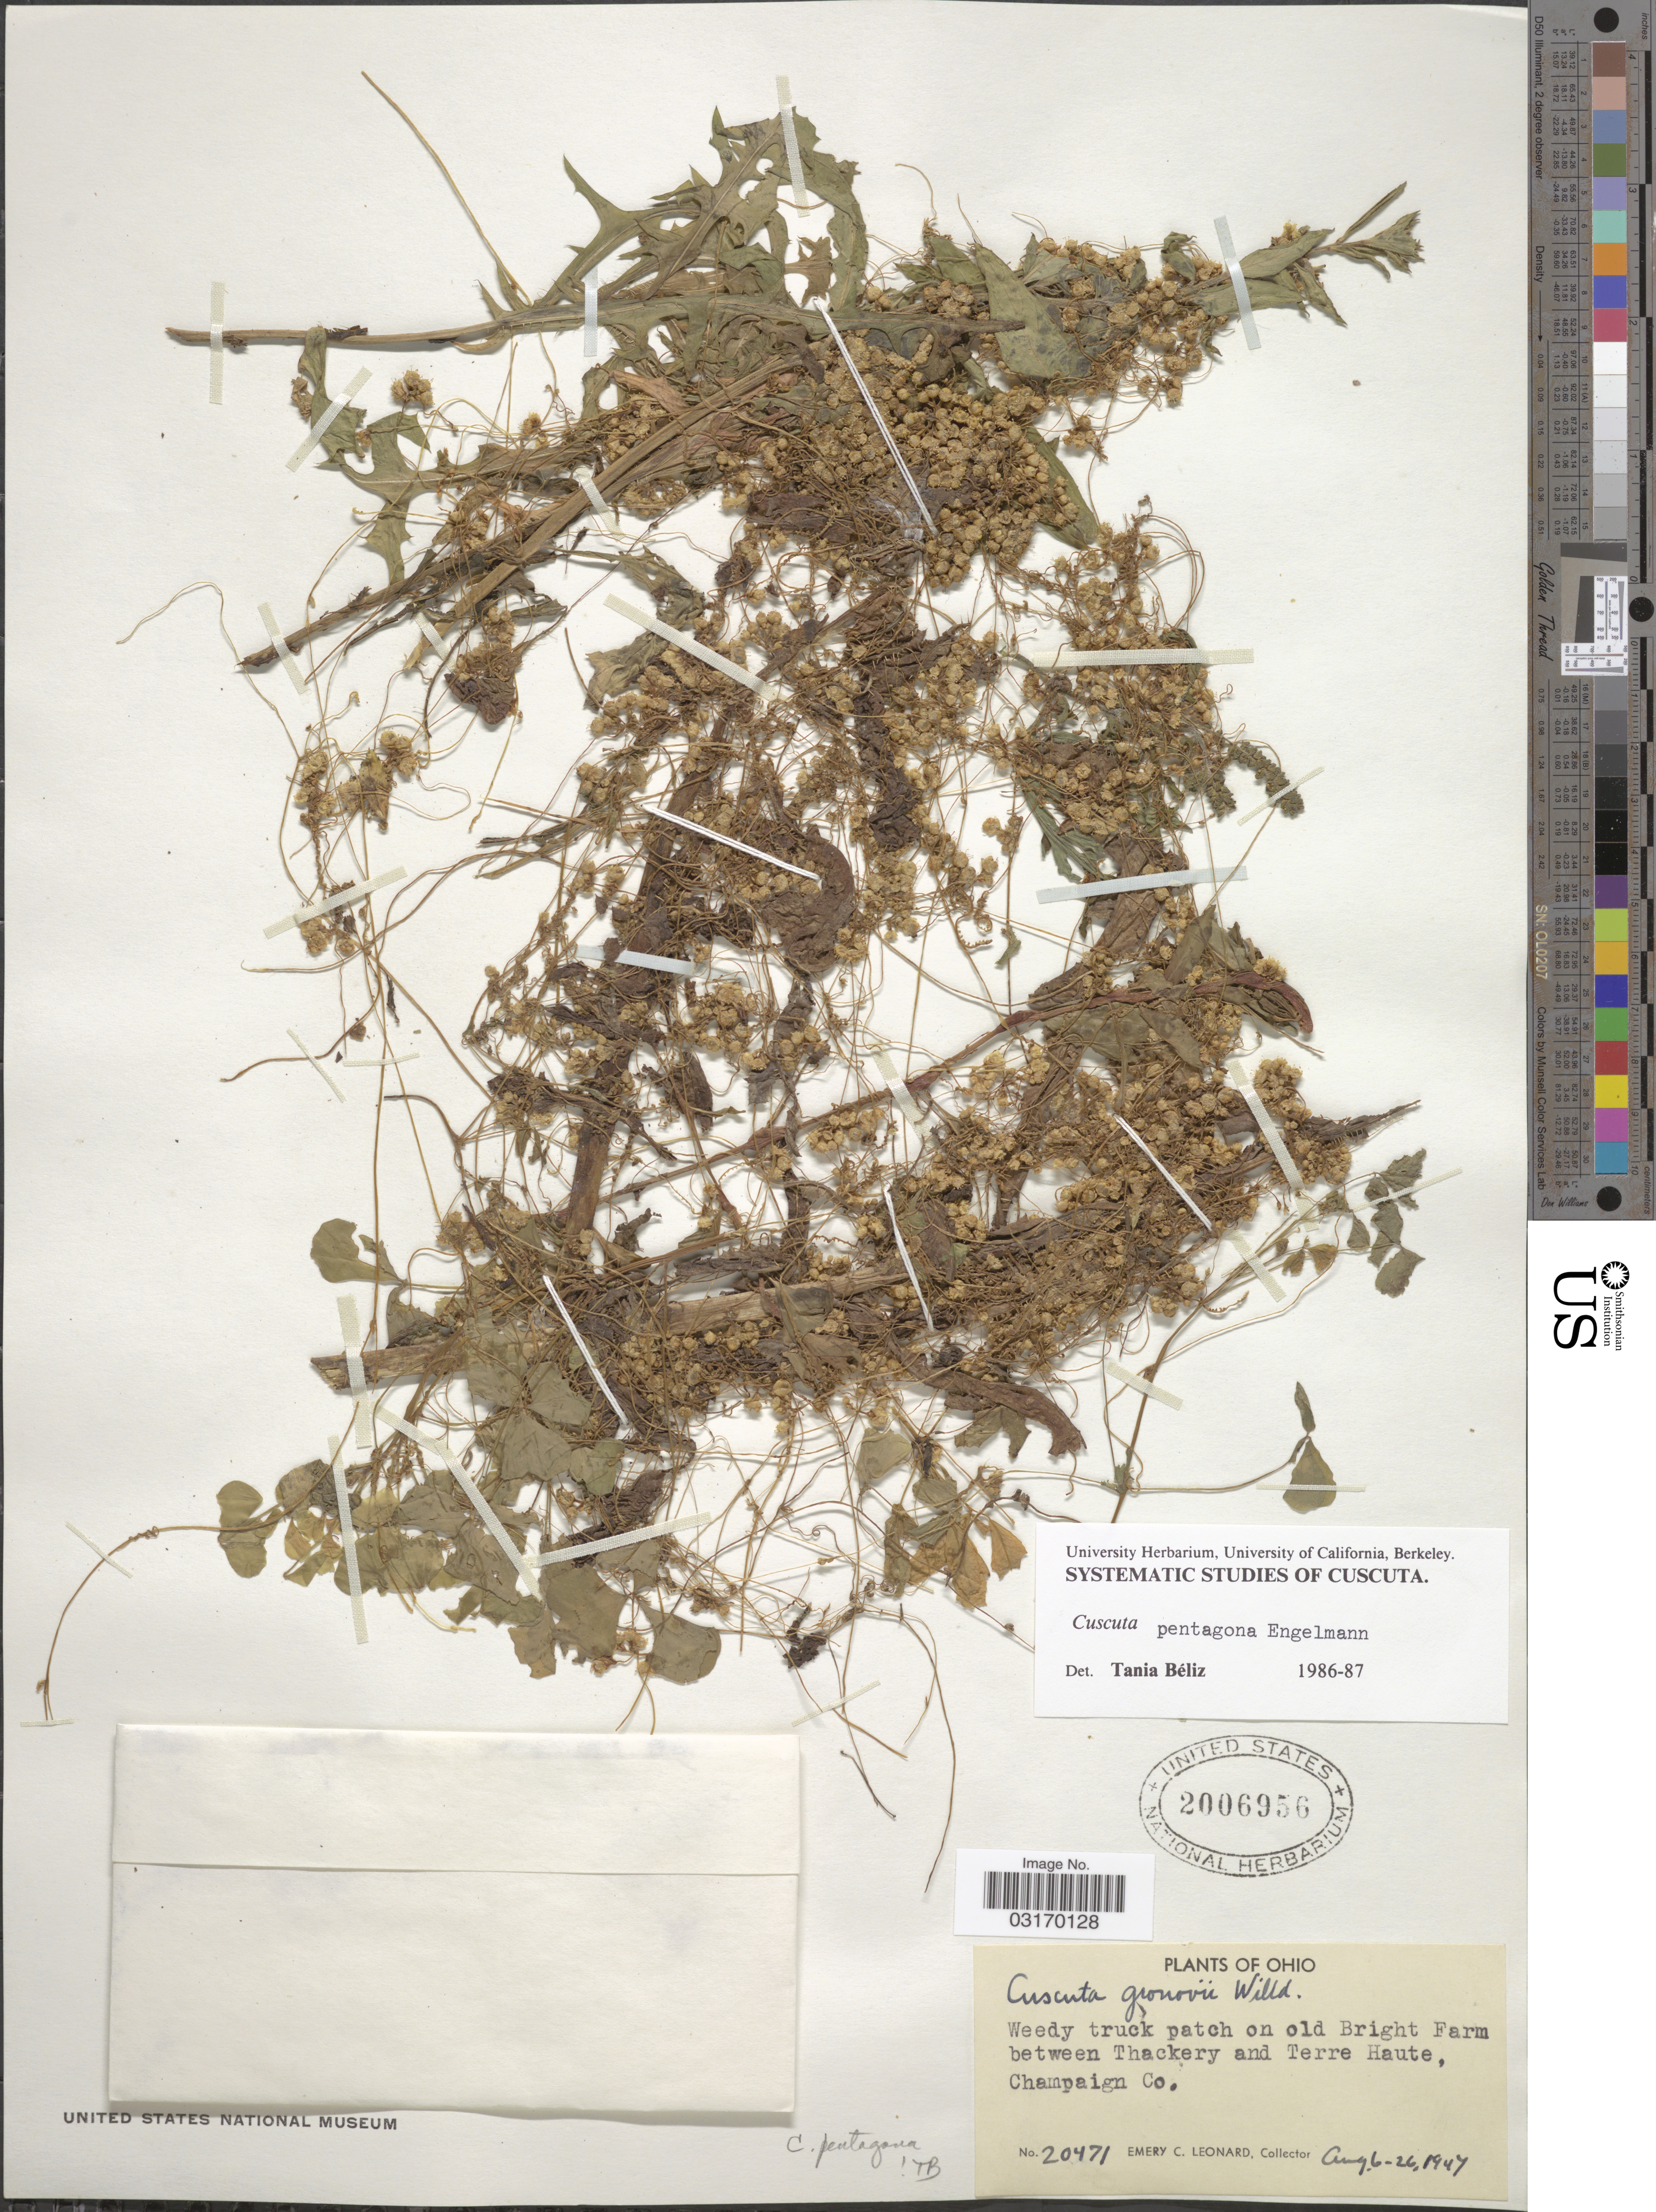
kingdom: Plantae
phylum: Tracheophyta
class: Magnoliopsida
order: Solanales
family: Convolvulaceae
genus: Cuscuta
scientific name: Cuscuta pentagona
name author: Engelm.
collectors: E. C. Leonard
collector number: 20471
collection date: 1947-08-06/1947-08-26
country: United States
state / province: Ohio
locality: Weedy truck patch on old Bright Farm between Thackery and Terre Haute, Champaign Co.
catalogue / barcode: US 2006956